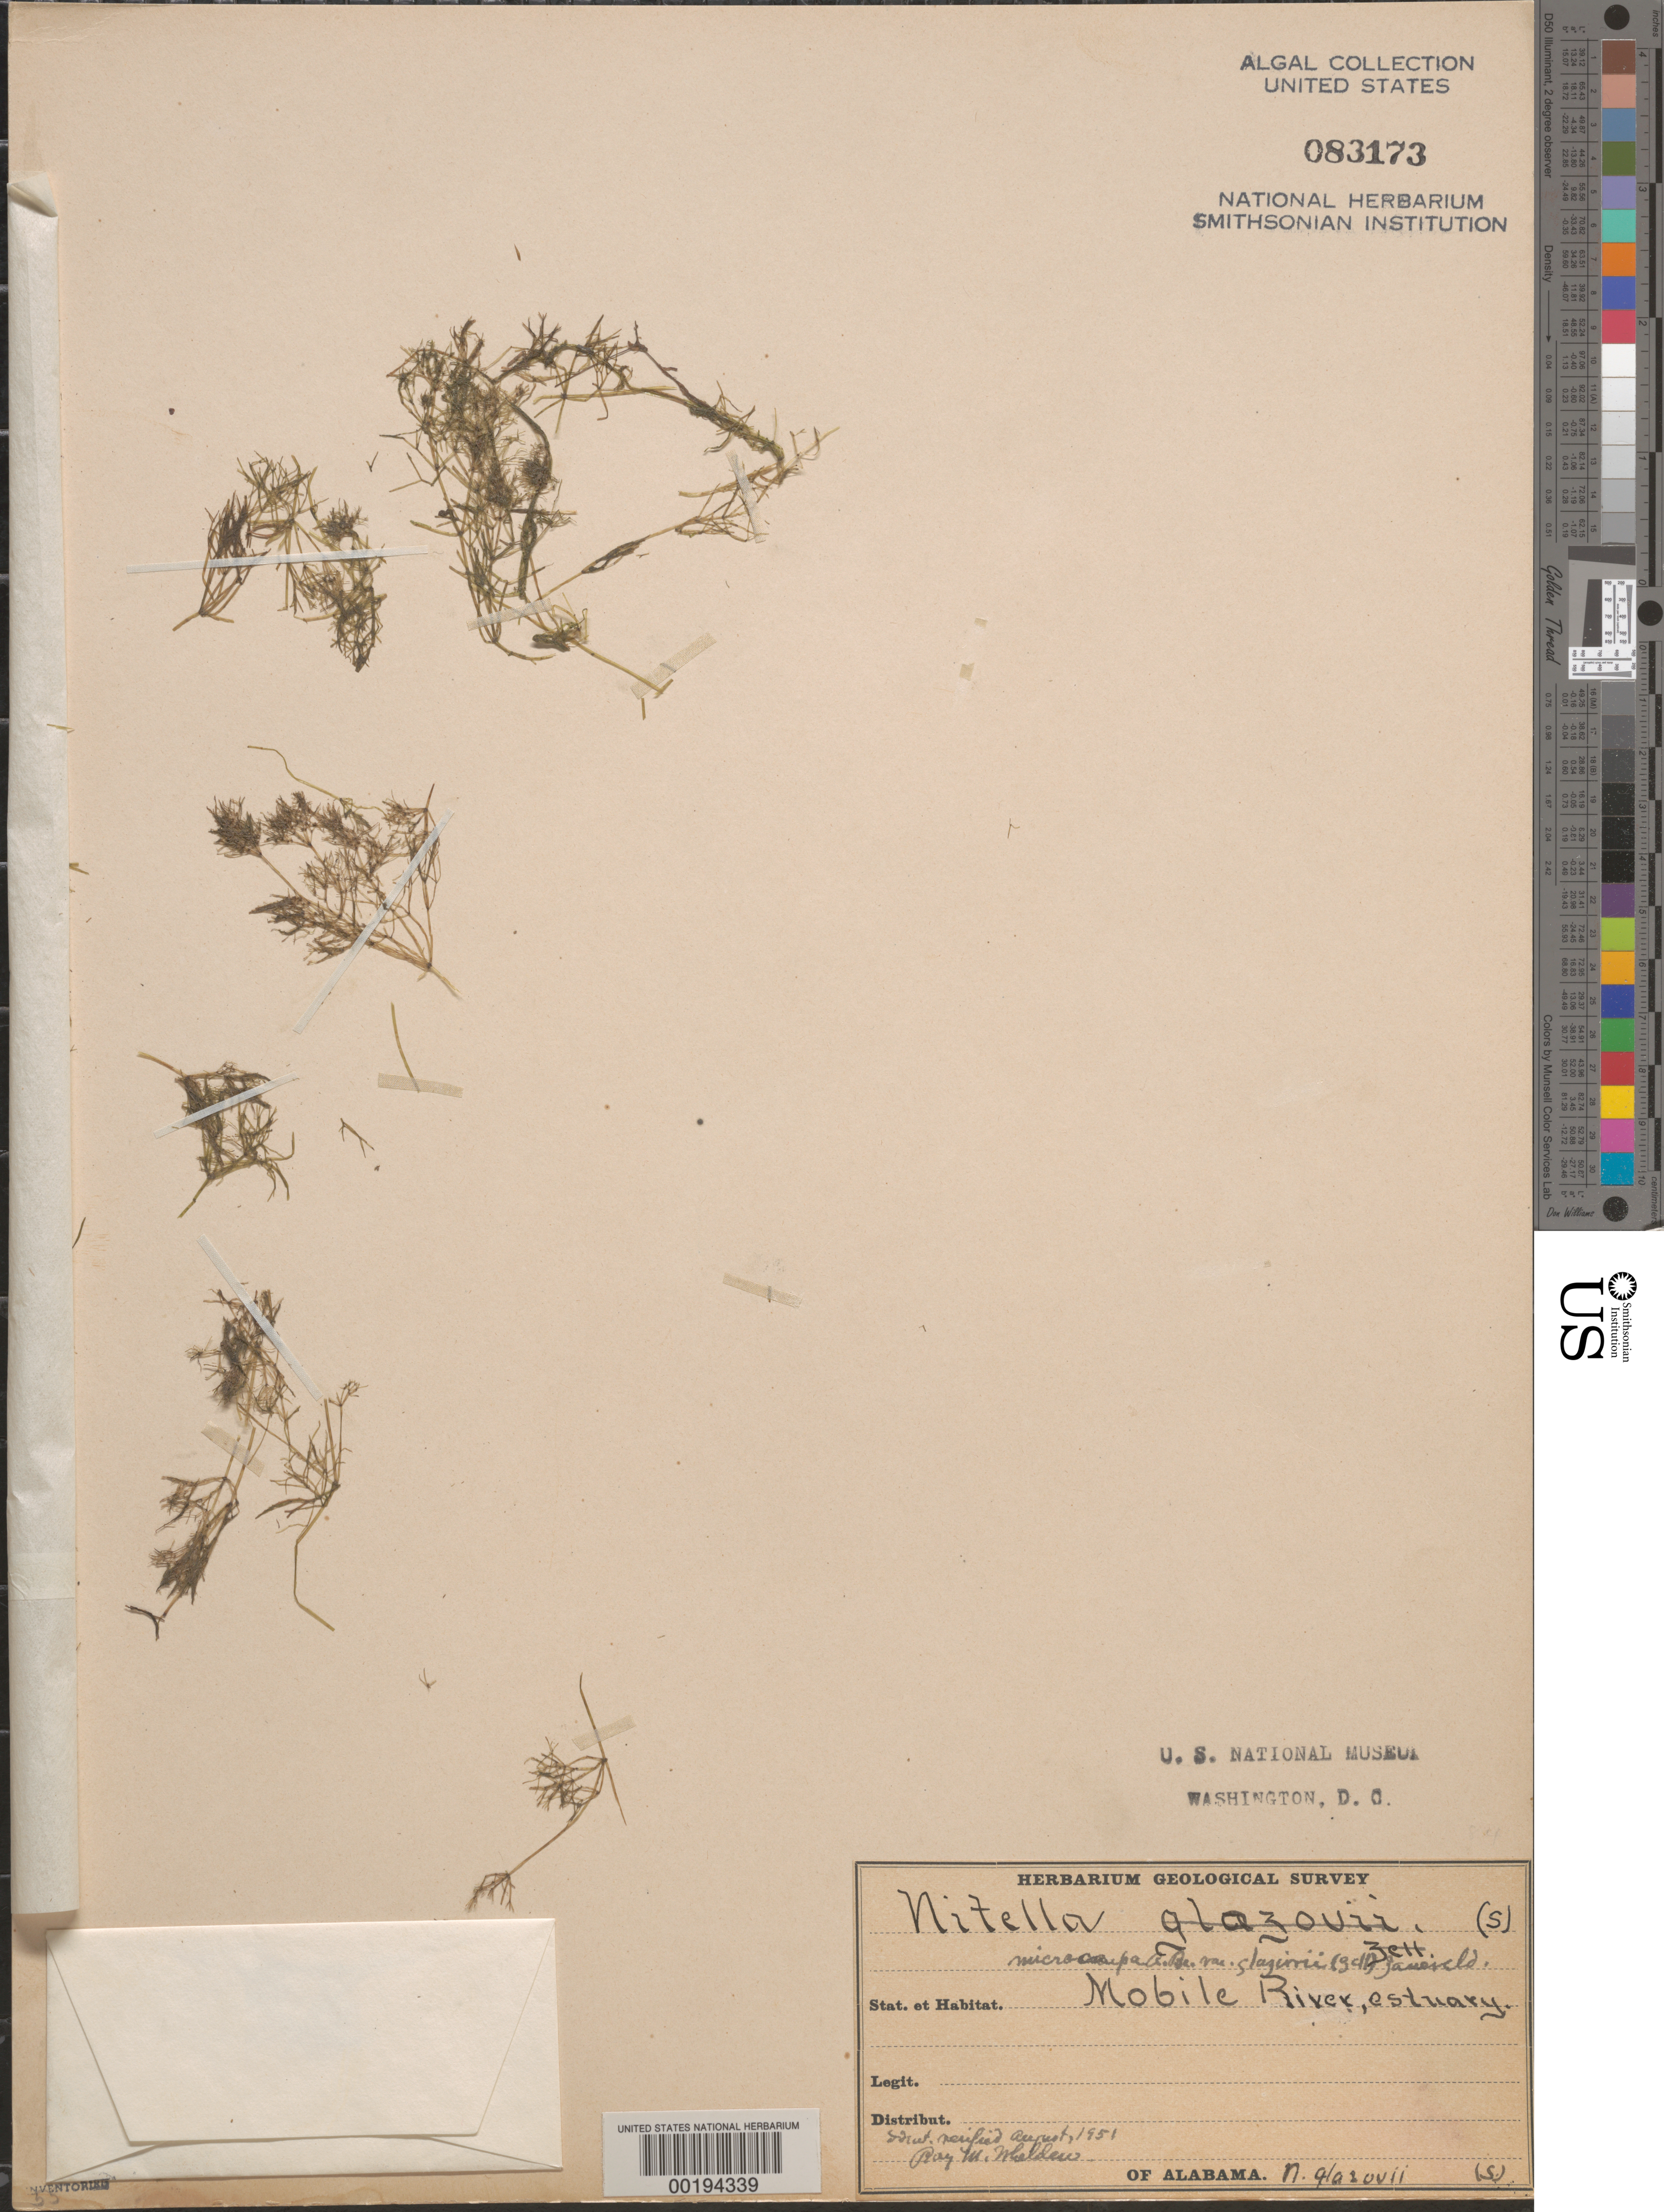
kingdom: Plantae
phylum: Charophyta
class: Charophyceae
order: Charales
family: Characeae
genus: Nitella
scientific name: Nitella microcarpa var. glaziovii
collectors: R. Whelden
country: United States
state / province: Alabama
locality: Mobile River, estuary.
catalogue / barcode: US 83173